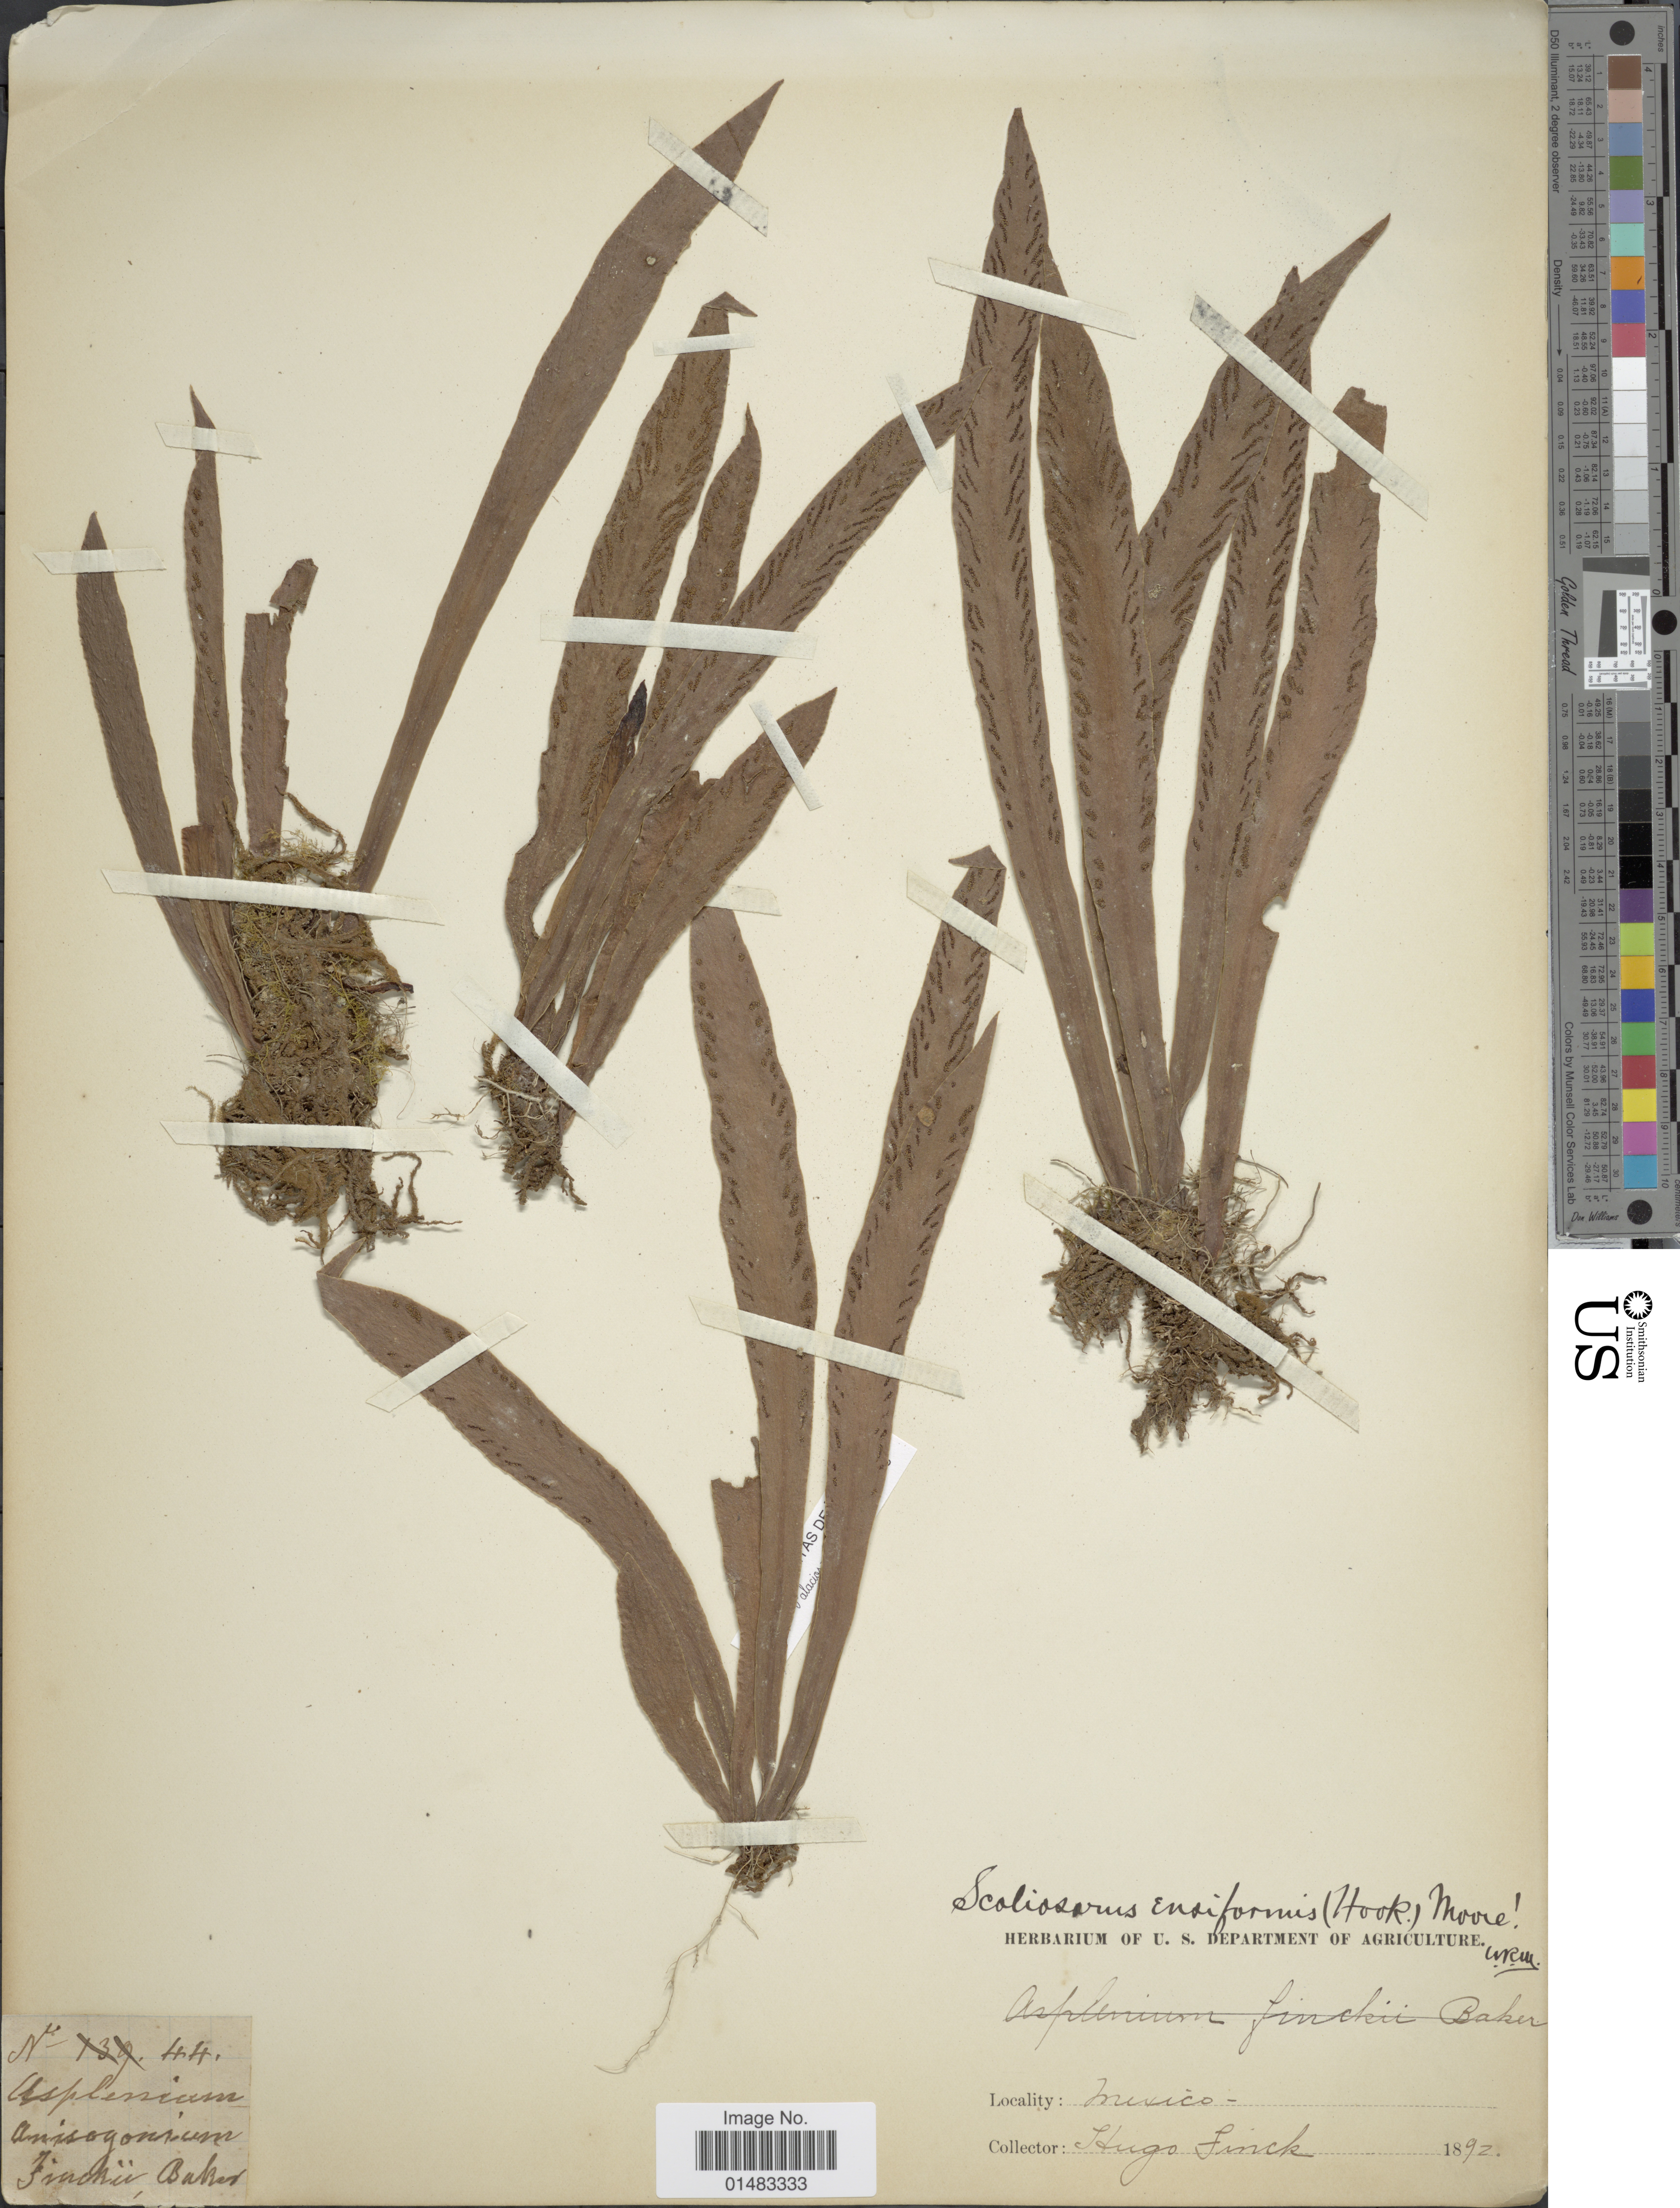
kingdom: Plantae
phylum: Tracheophyta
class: Polypodiopsida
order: Polypodiales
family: Pteridaceae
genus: Scoliosorus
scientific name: Scoliosorus ensiformis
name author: (Hook.) T. Moore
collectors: H. Finck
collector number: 44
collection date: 1892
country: Mexico